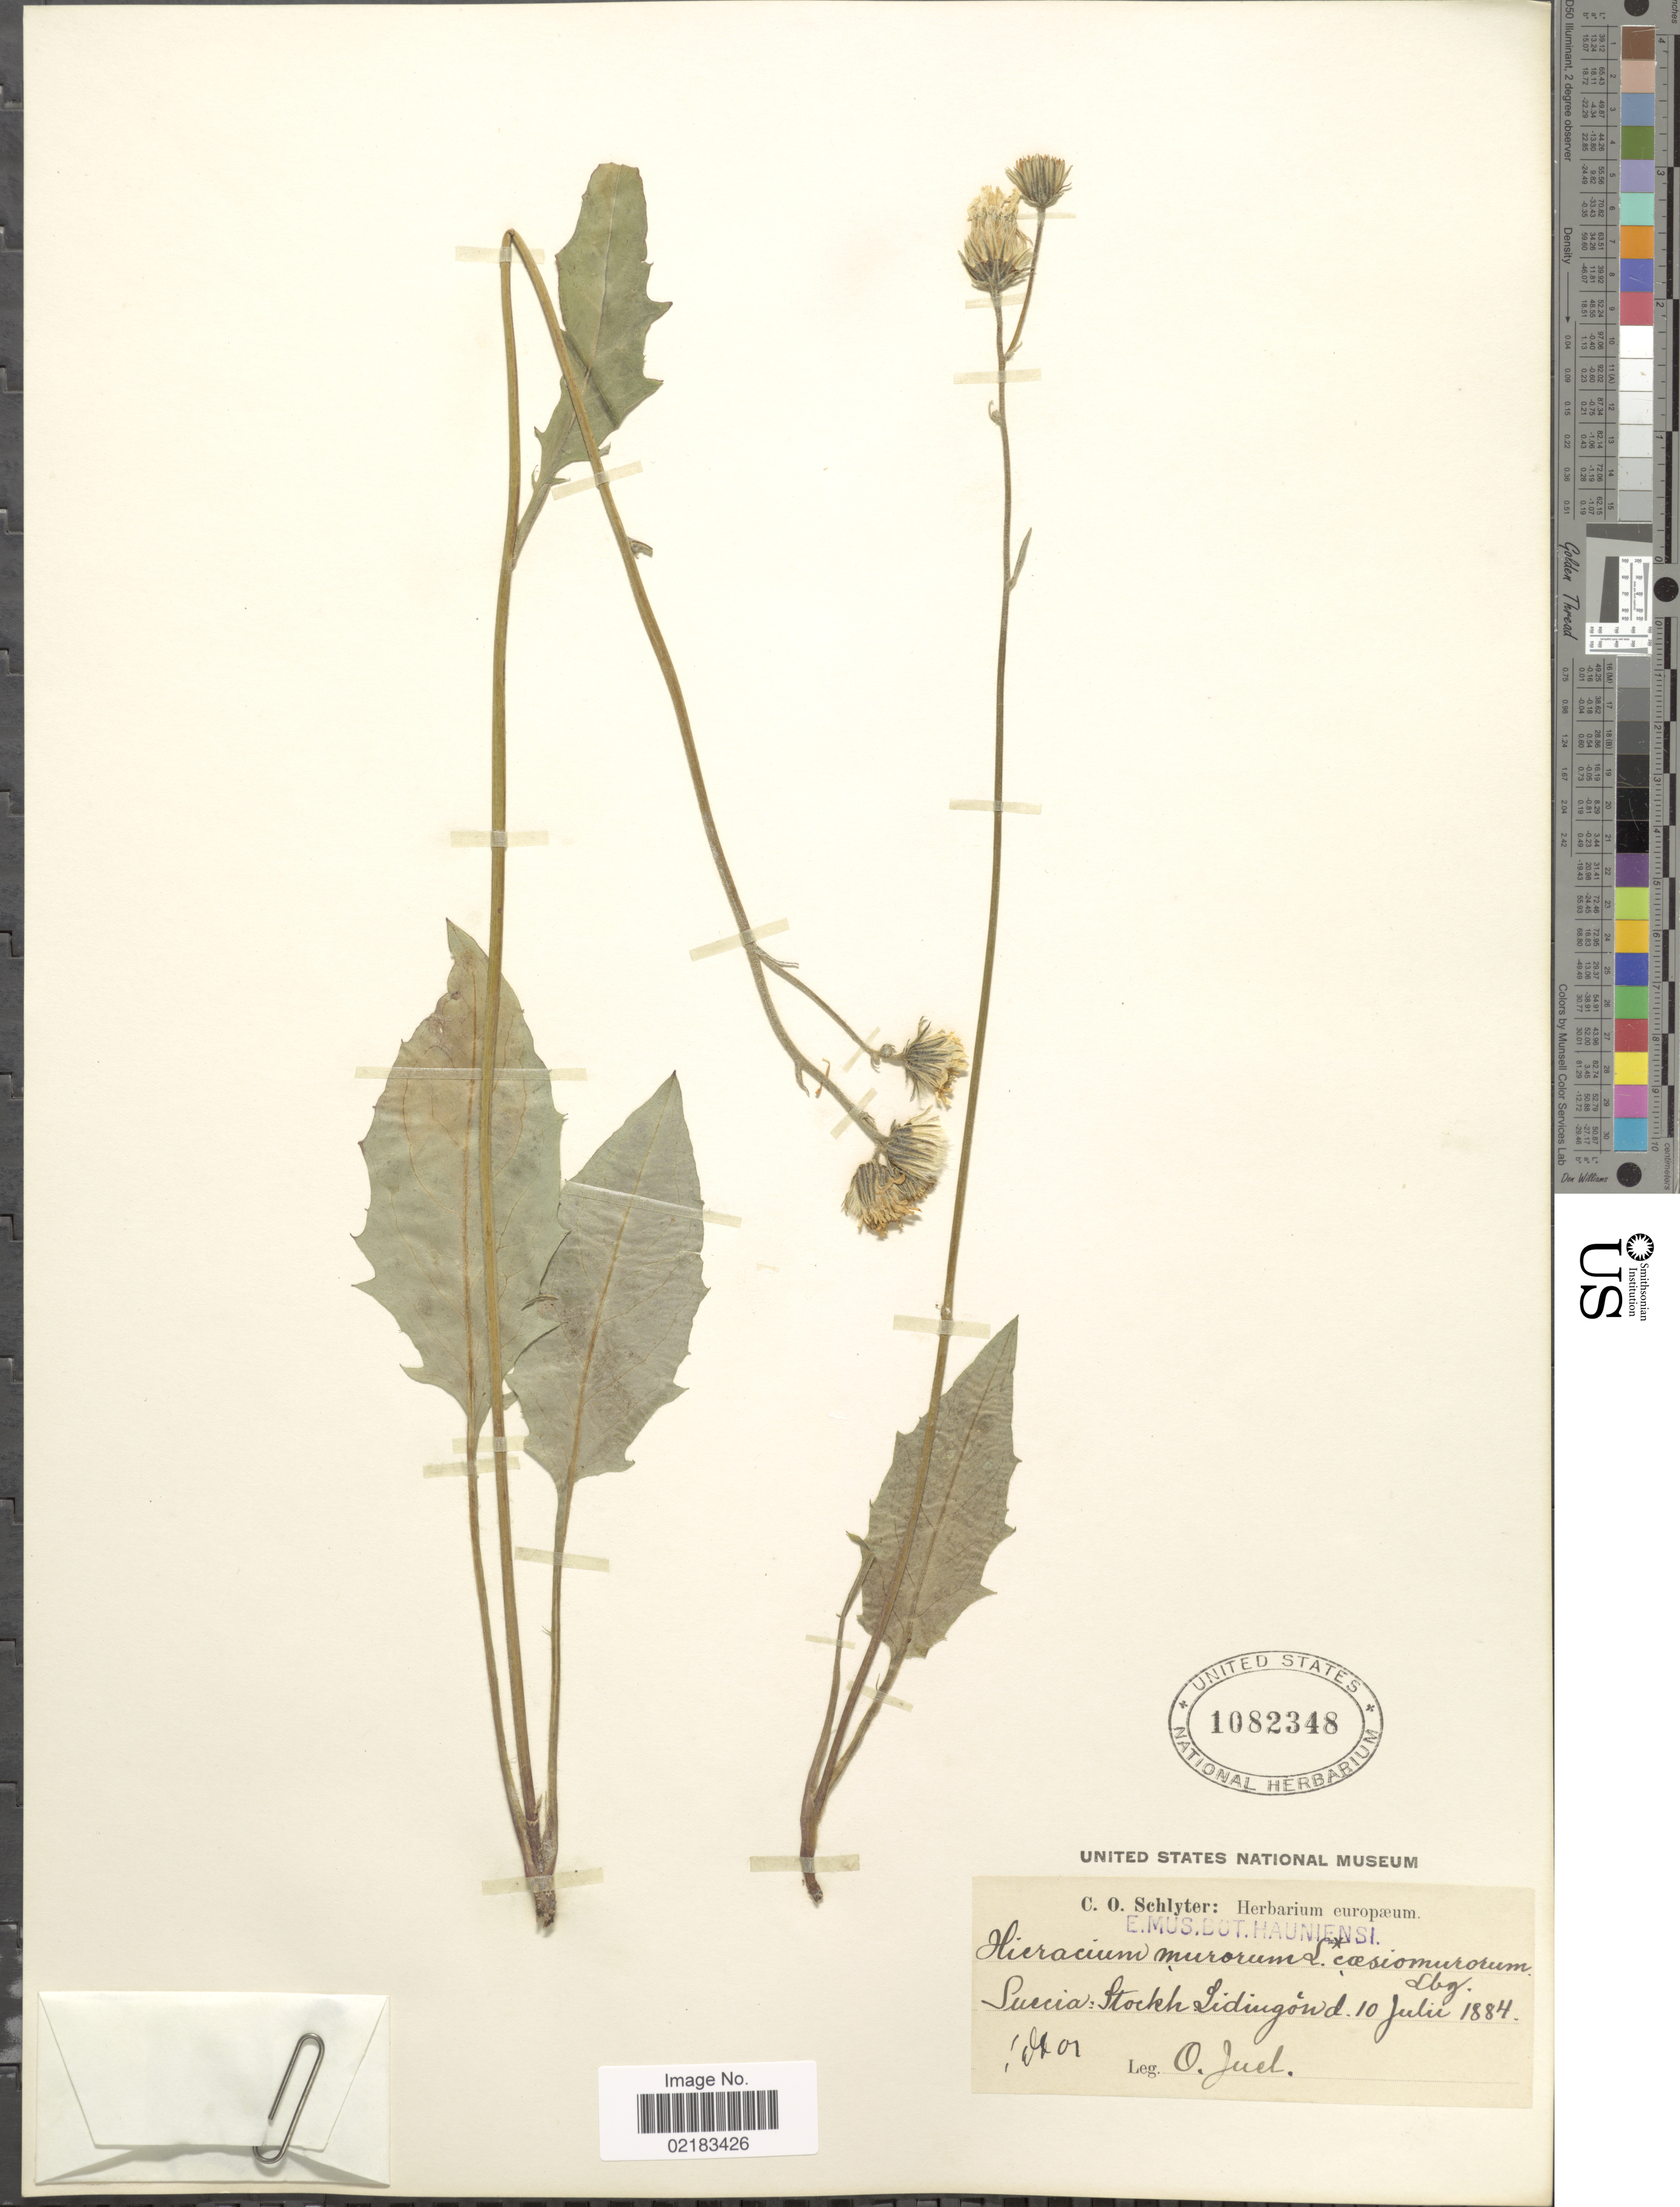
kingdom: Plantae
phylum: Tracheophyta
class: Magnoliopsida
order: Asterales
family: Asteraceae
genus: Hieracium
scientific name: Hieracium murorum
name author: L.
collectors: H. Juel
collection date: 1884-07-10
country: Sweden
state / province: Stockholm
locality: Suecia: Stockh. Lidingond.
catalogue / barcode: US 1082348